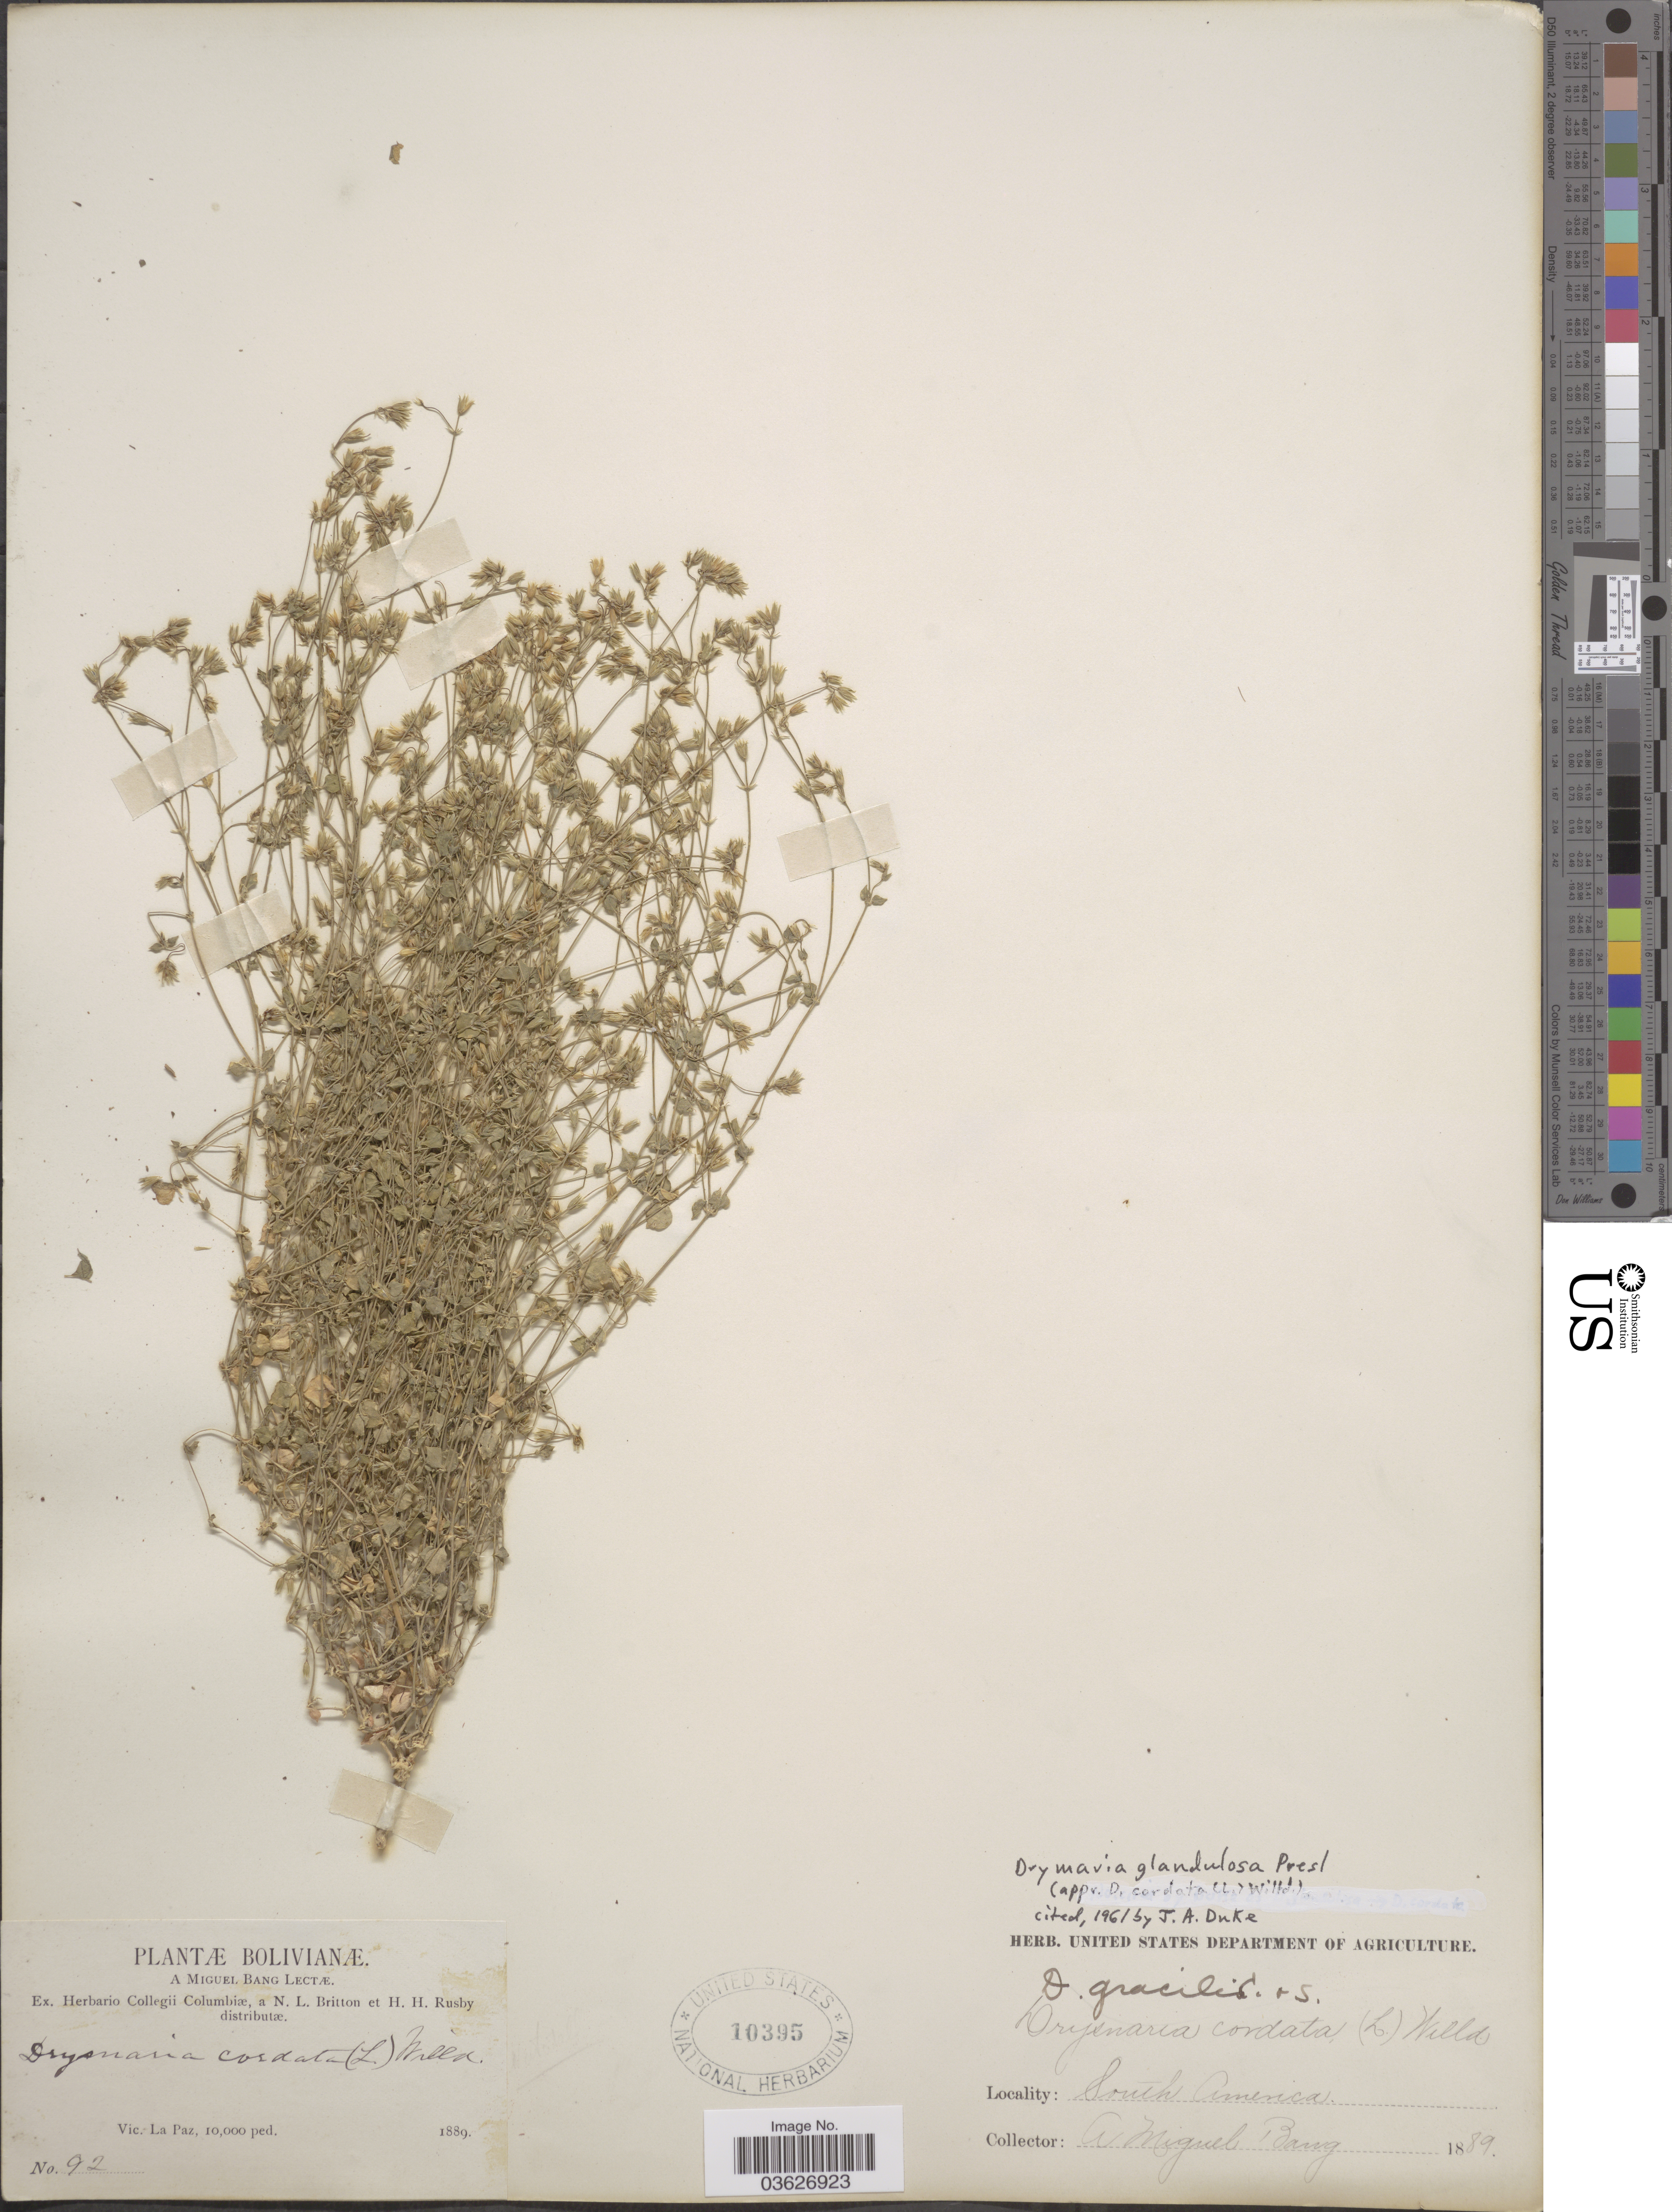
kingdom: Plantae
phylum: Tracheophyta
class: Magnoliopsida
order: Caryophyllales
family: Caryophyllaceae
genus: Drymaria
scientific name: Drymaria glandulosa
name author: Bartl.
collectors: M. Bang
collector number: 92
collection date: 1889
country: Bolivia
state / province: La Paz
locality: Vic. La Paz.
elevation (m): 3048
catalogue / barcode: US 10395